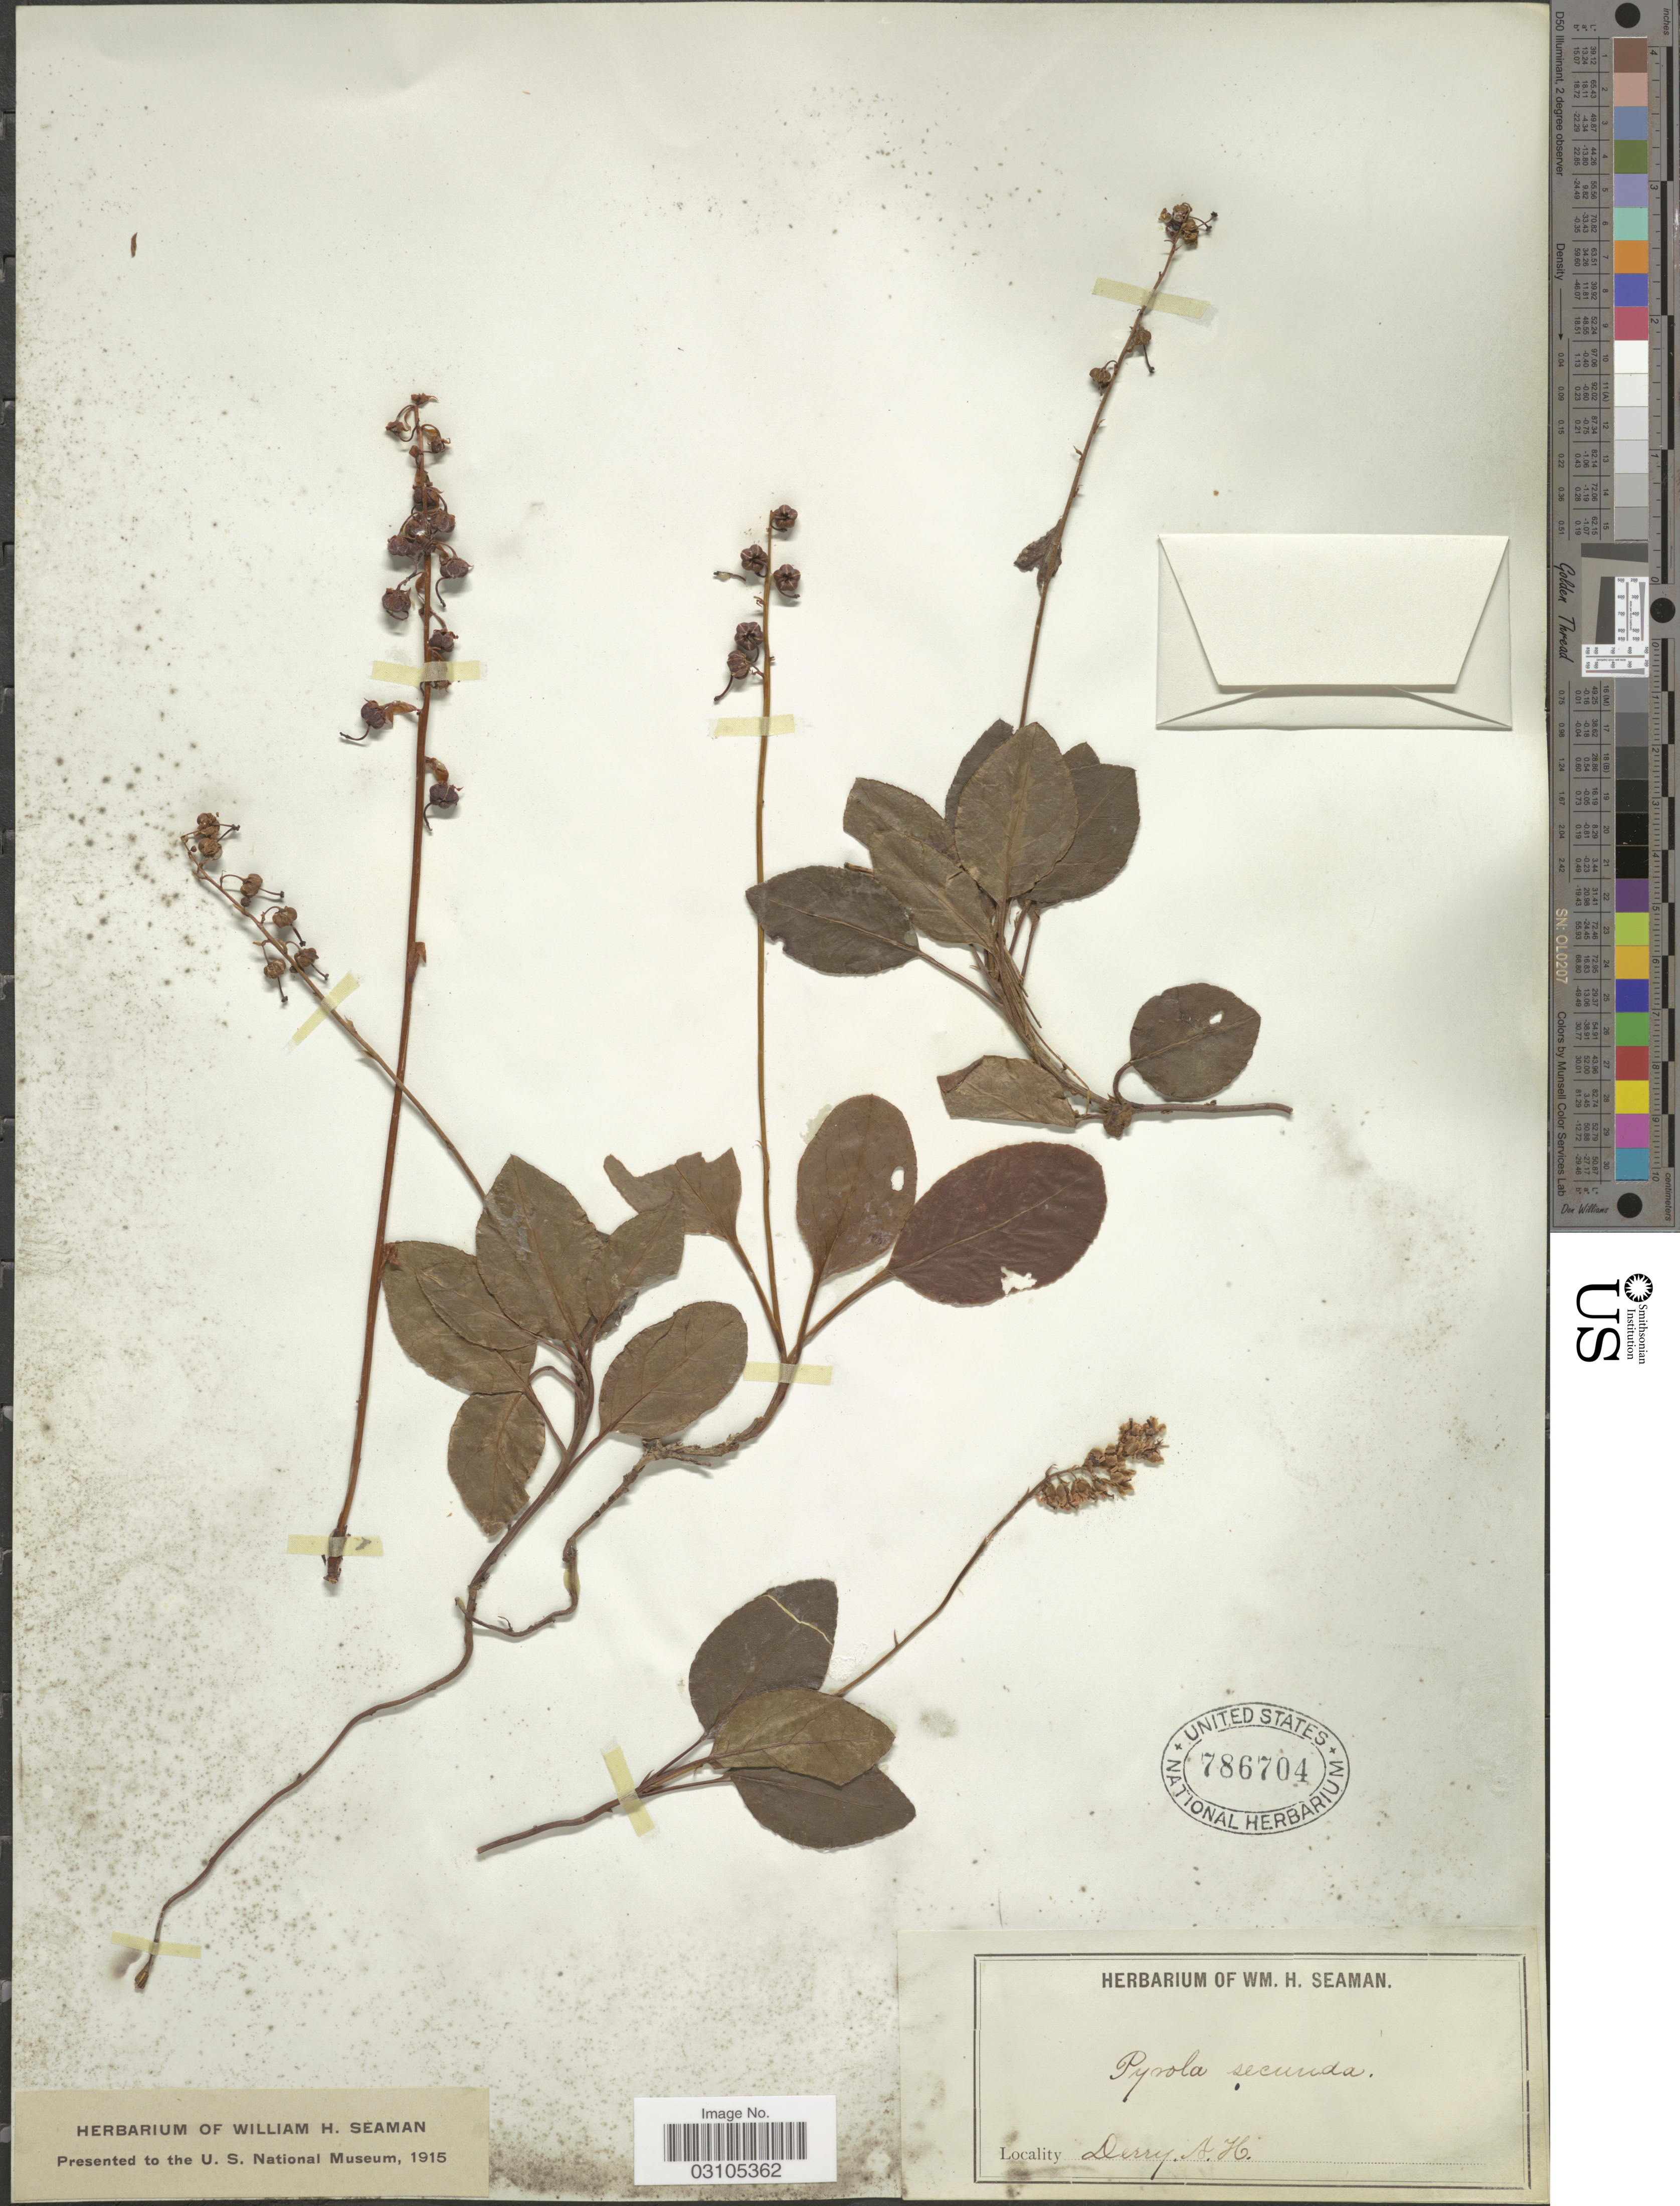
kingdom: Plantae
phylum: Tracheophyta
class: Magnoliopsida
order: Ericales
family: Ericaceae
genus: Orthilia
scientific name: Orthilia secunda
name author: (L.) House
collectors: W. Seaman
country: United States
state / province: New Hampshire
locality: Derry.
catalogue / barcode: US 786704